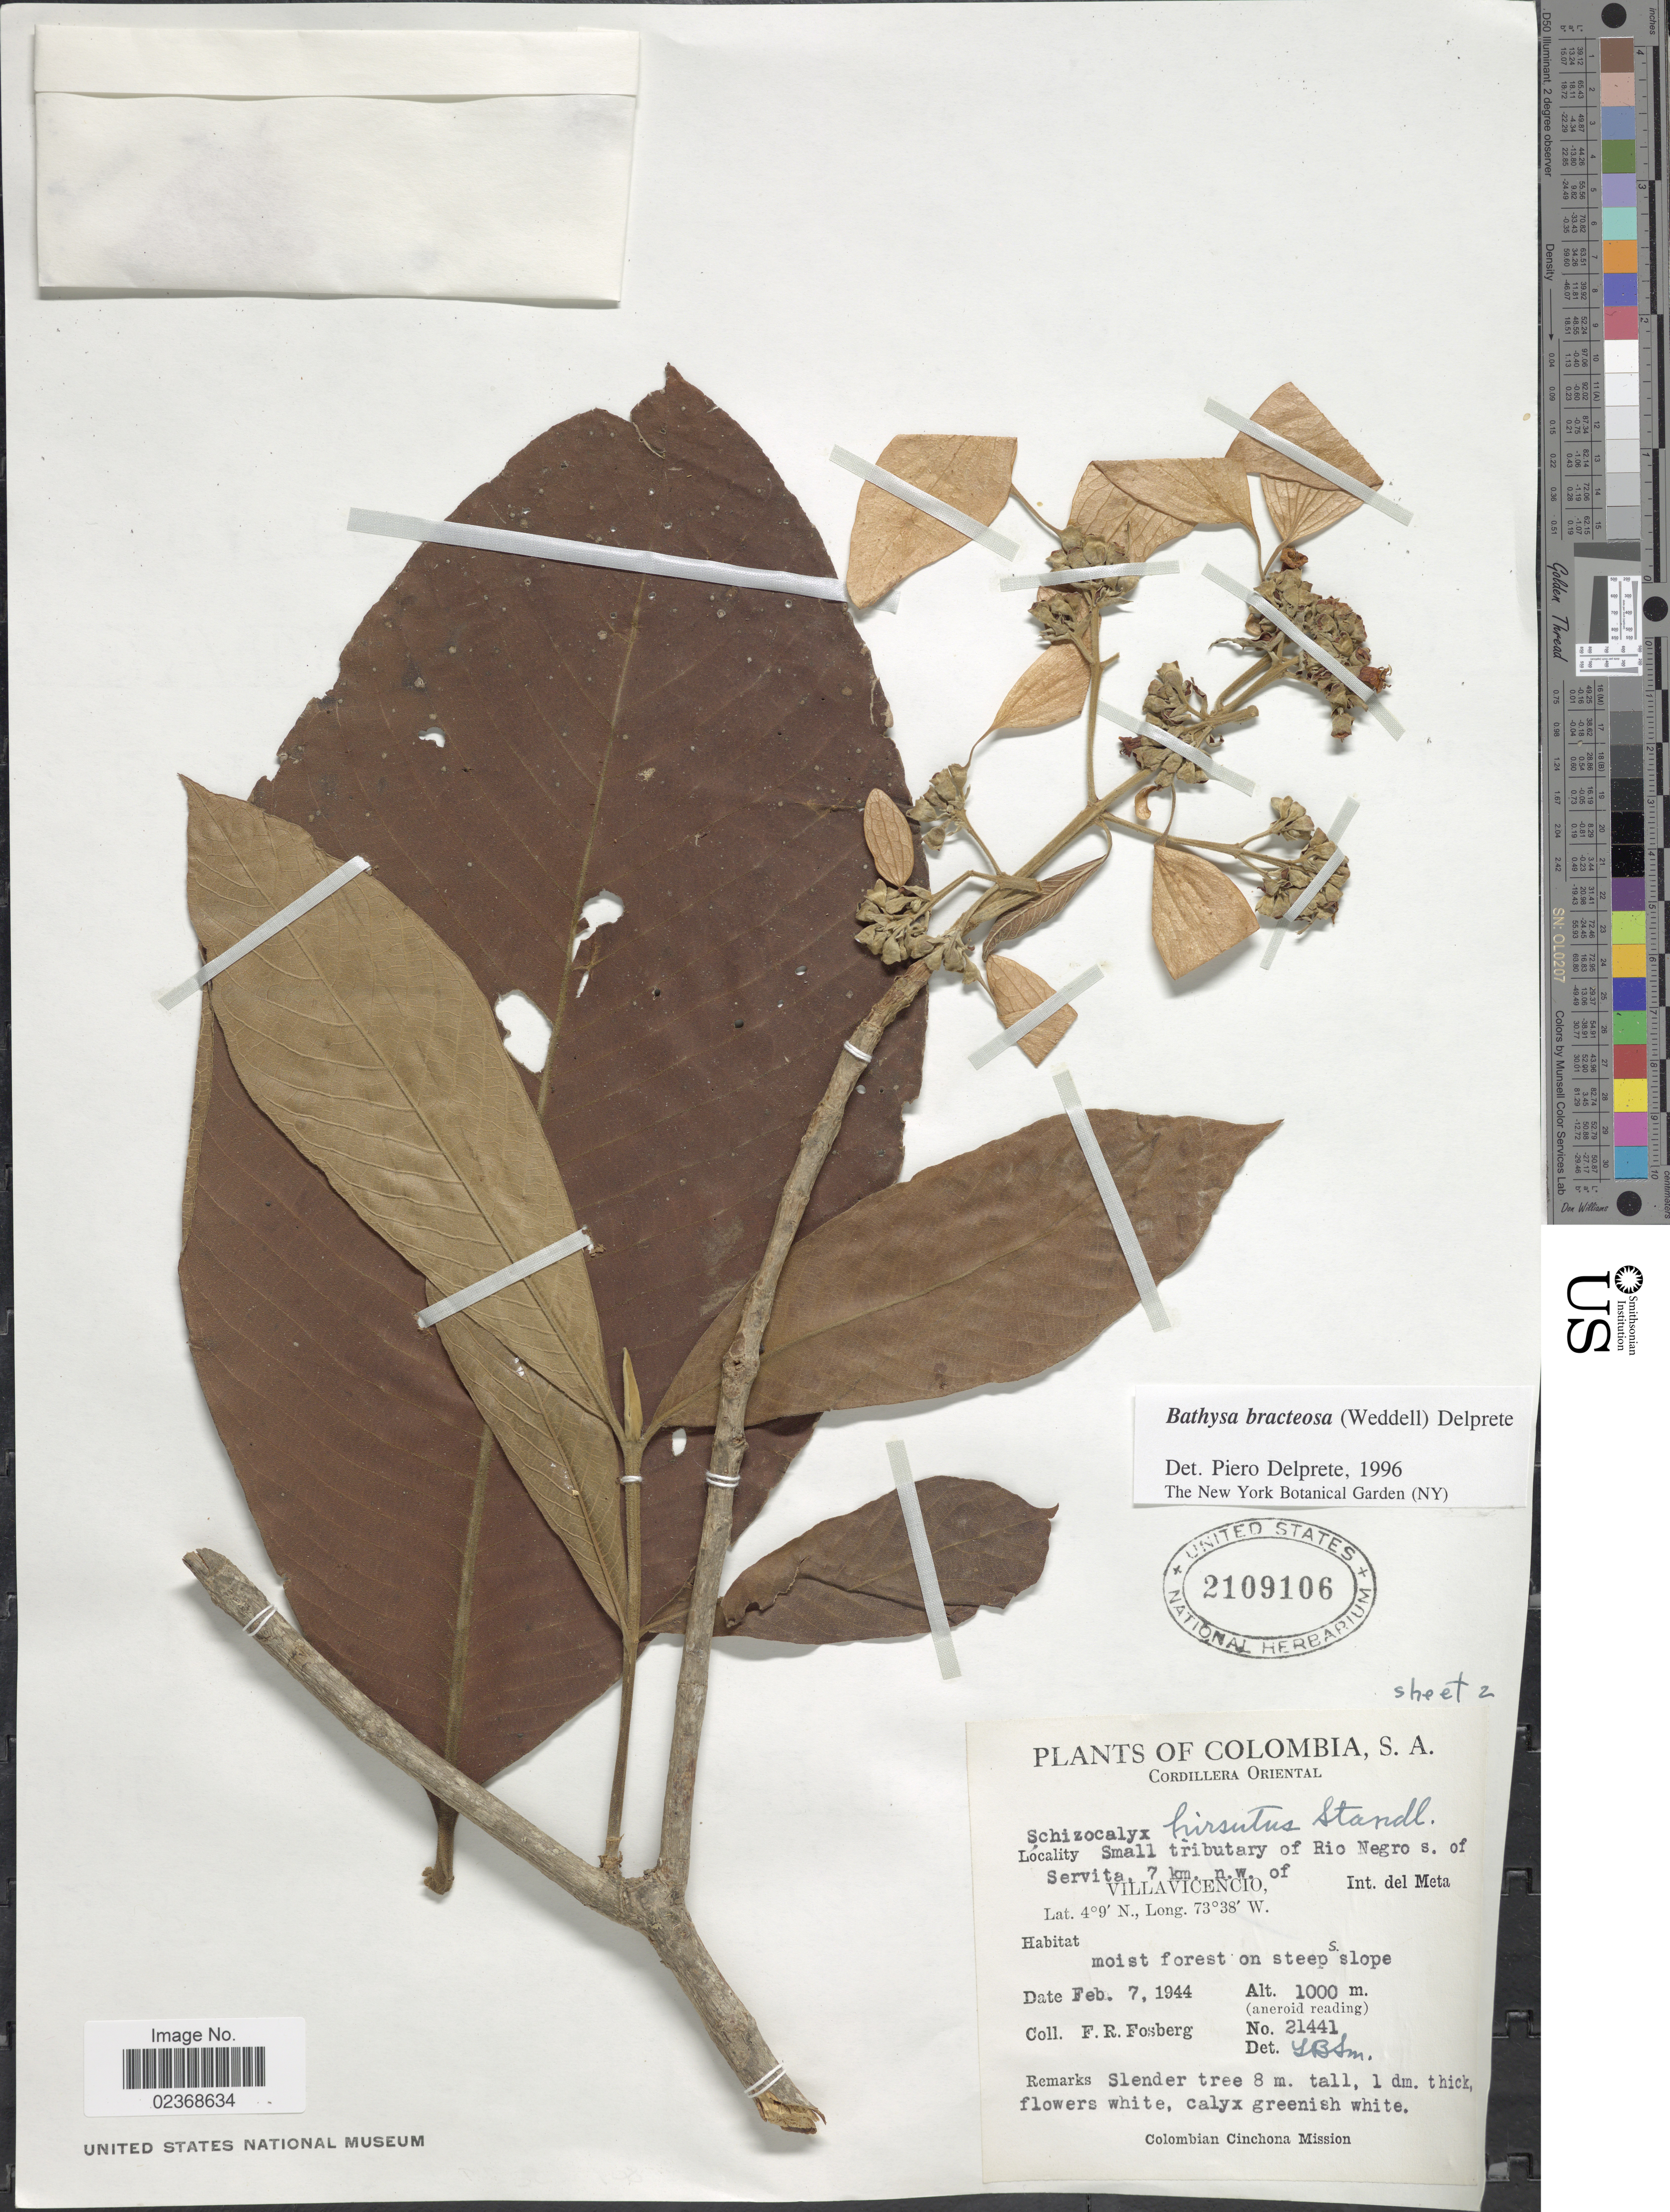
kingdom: Plantae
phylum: Tracheophyta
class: Magnoliopsida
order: Gentianales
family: Rubiaceae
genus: Schizocalyx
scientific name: Schizocalyx bracteosus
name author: Wedd.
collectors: F. R. Fosberg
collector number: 21441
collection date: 1944-02-07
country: Colombia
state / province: Meta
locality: Cordillera Oriental, small tributary of Rio Negro s. of Servita, 7 km. n.w. of Villavicencio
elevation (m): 1000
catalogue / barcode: US 2109106